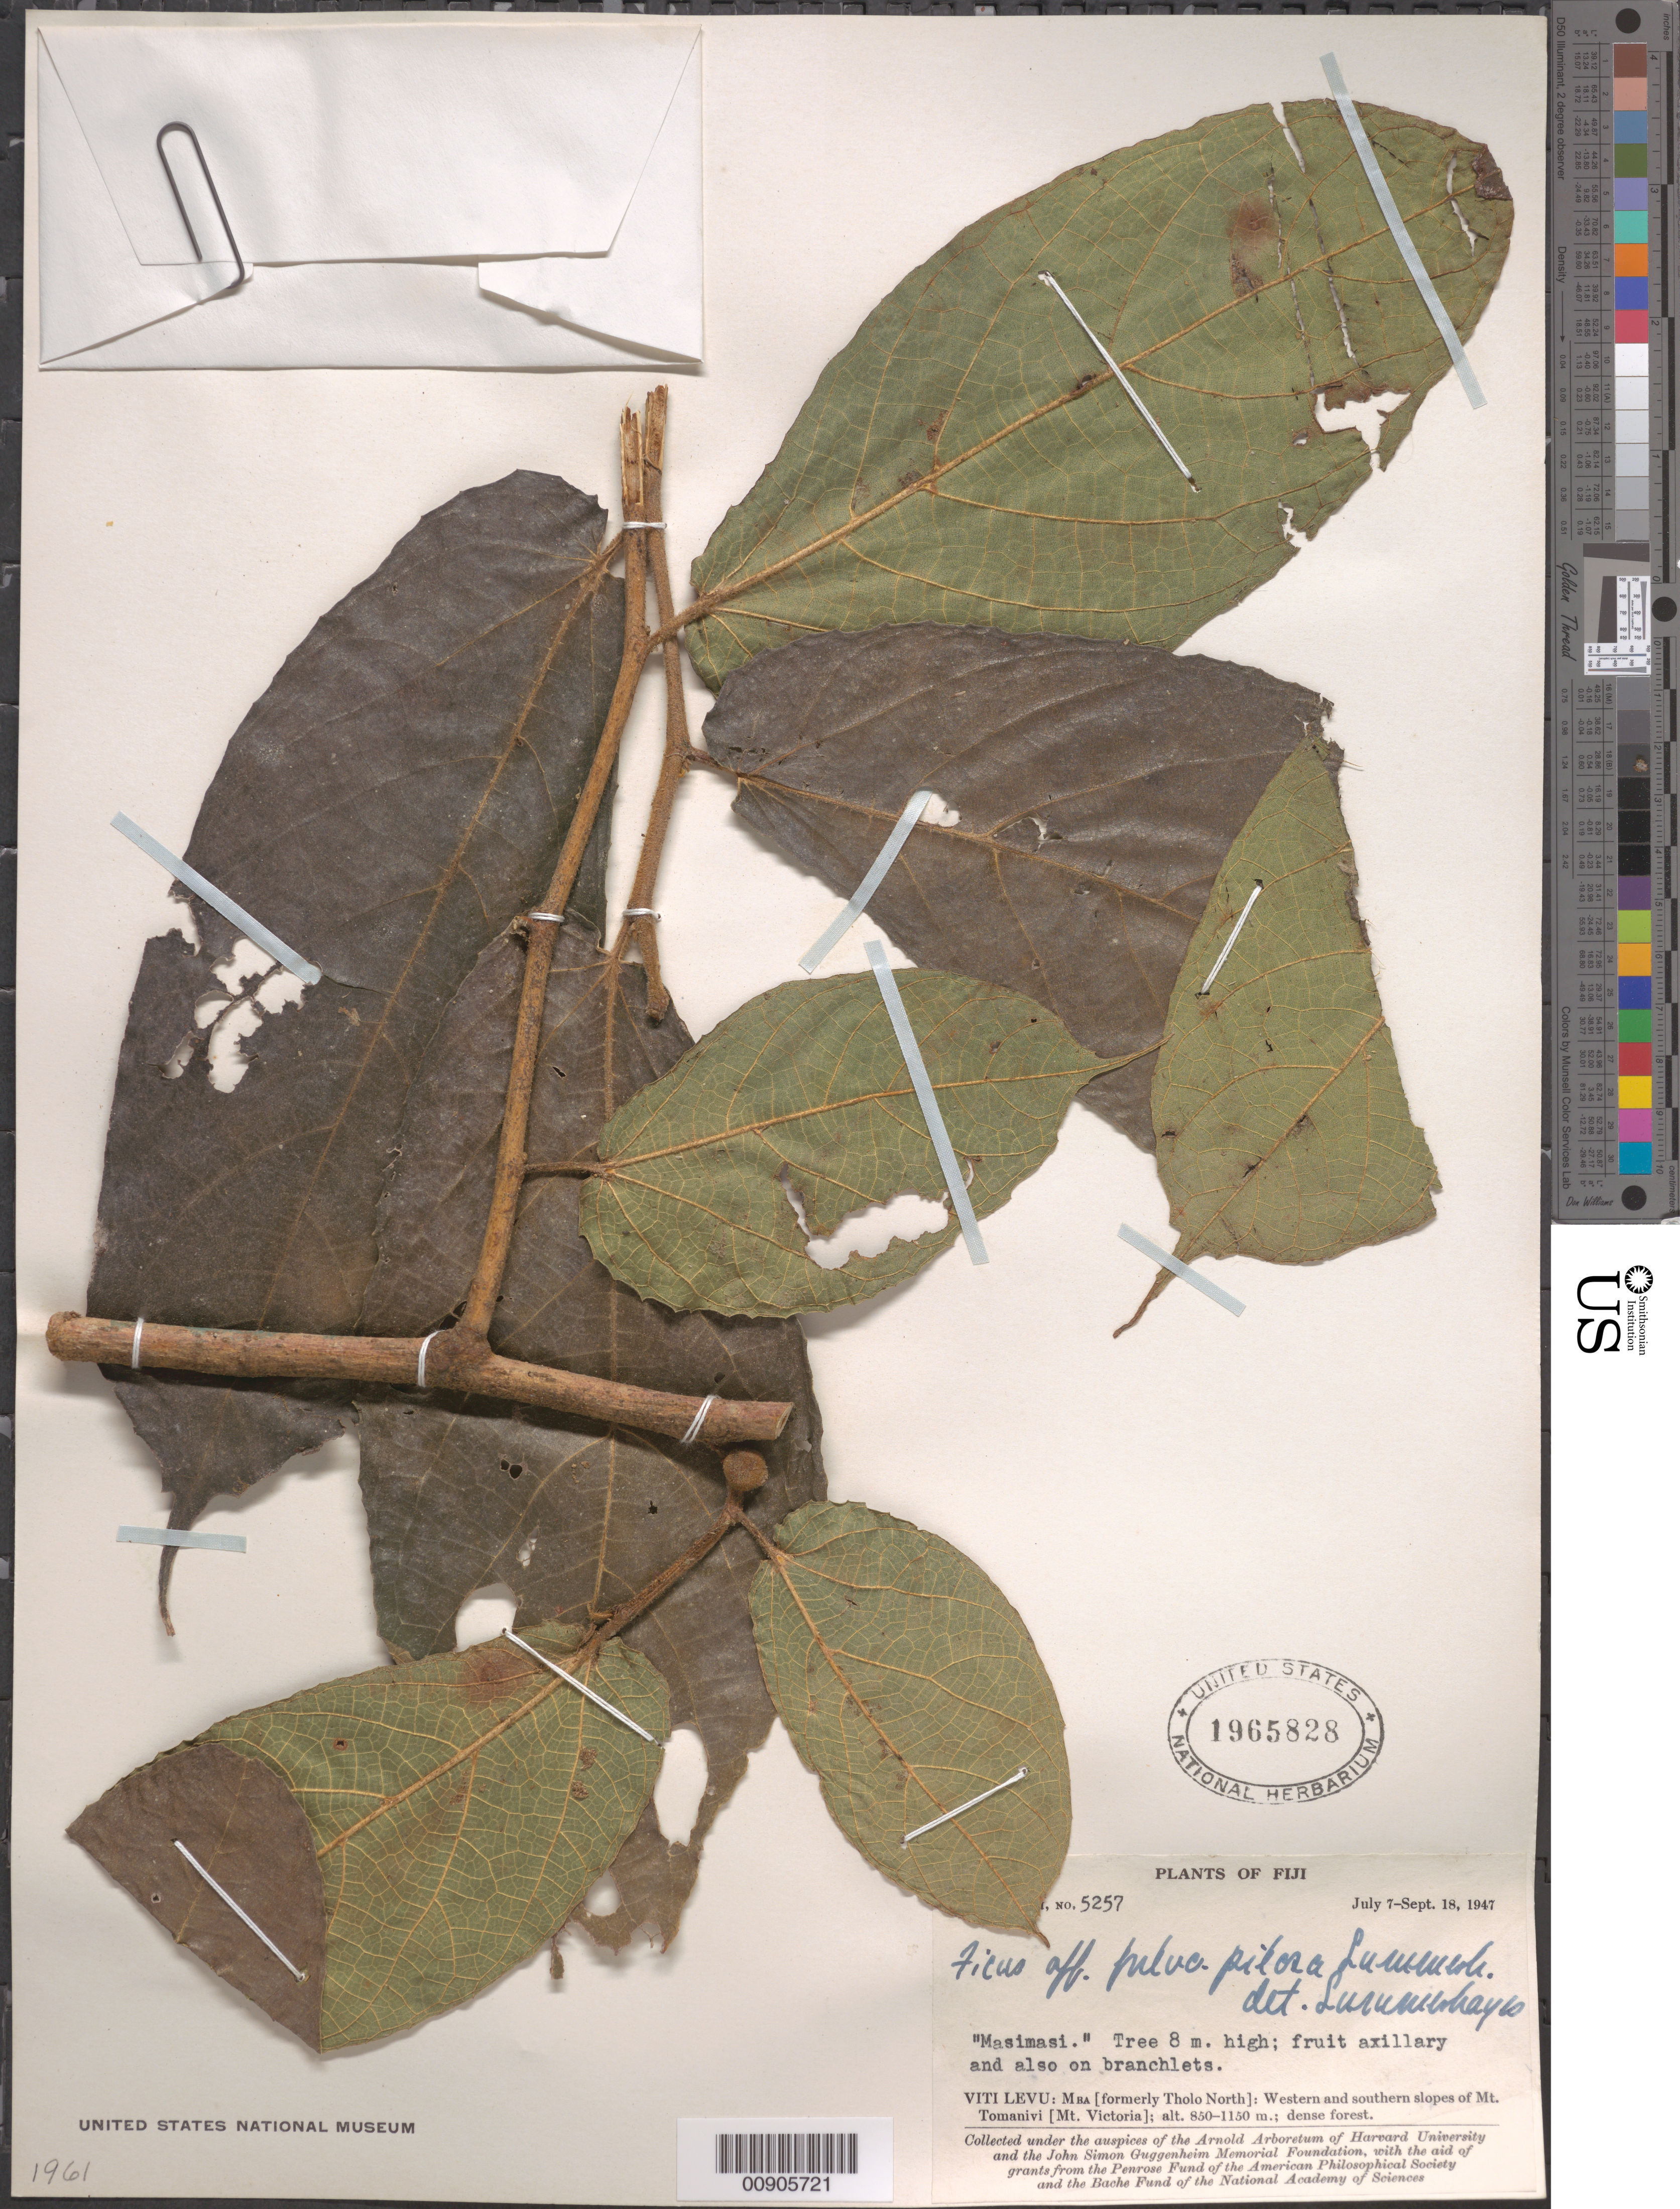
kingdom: Plantae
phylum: Tracheophyta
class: Magnoliopsida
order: Rosales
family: Moraceae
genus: Ficus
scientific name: Ficus fulvopilosa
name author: Summerh.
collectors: C. A. Smith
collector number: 5257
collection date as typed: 07 Jul 1947 to 18 Sep 1947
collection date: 1947-07-07/1947-09-18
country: Fiji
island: Viti Levu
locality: Western and southern slopes of Mt. Tomanivi (Mt. Victoria)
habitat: dense forest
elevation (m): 850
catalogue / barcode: US 1965828